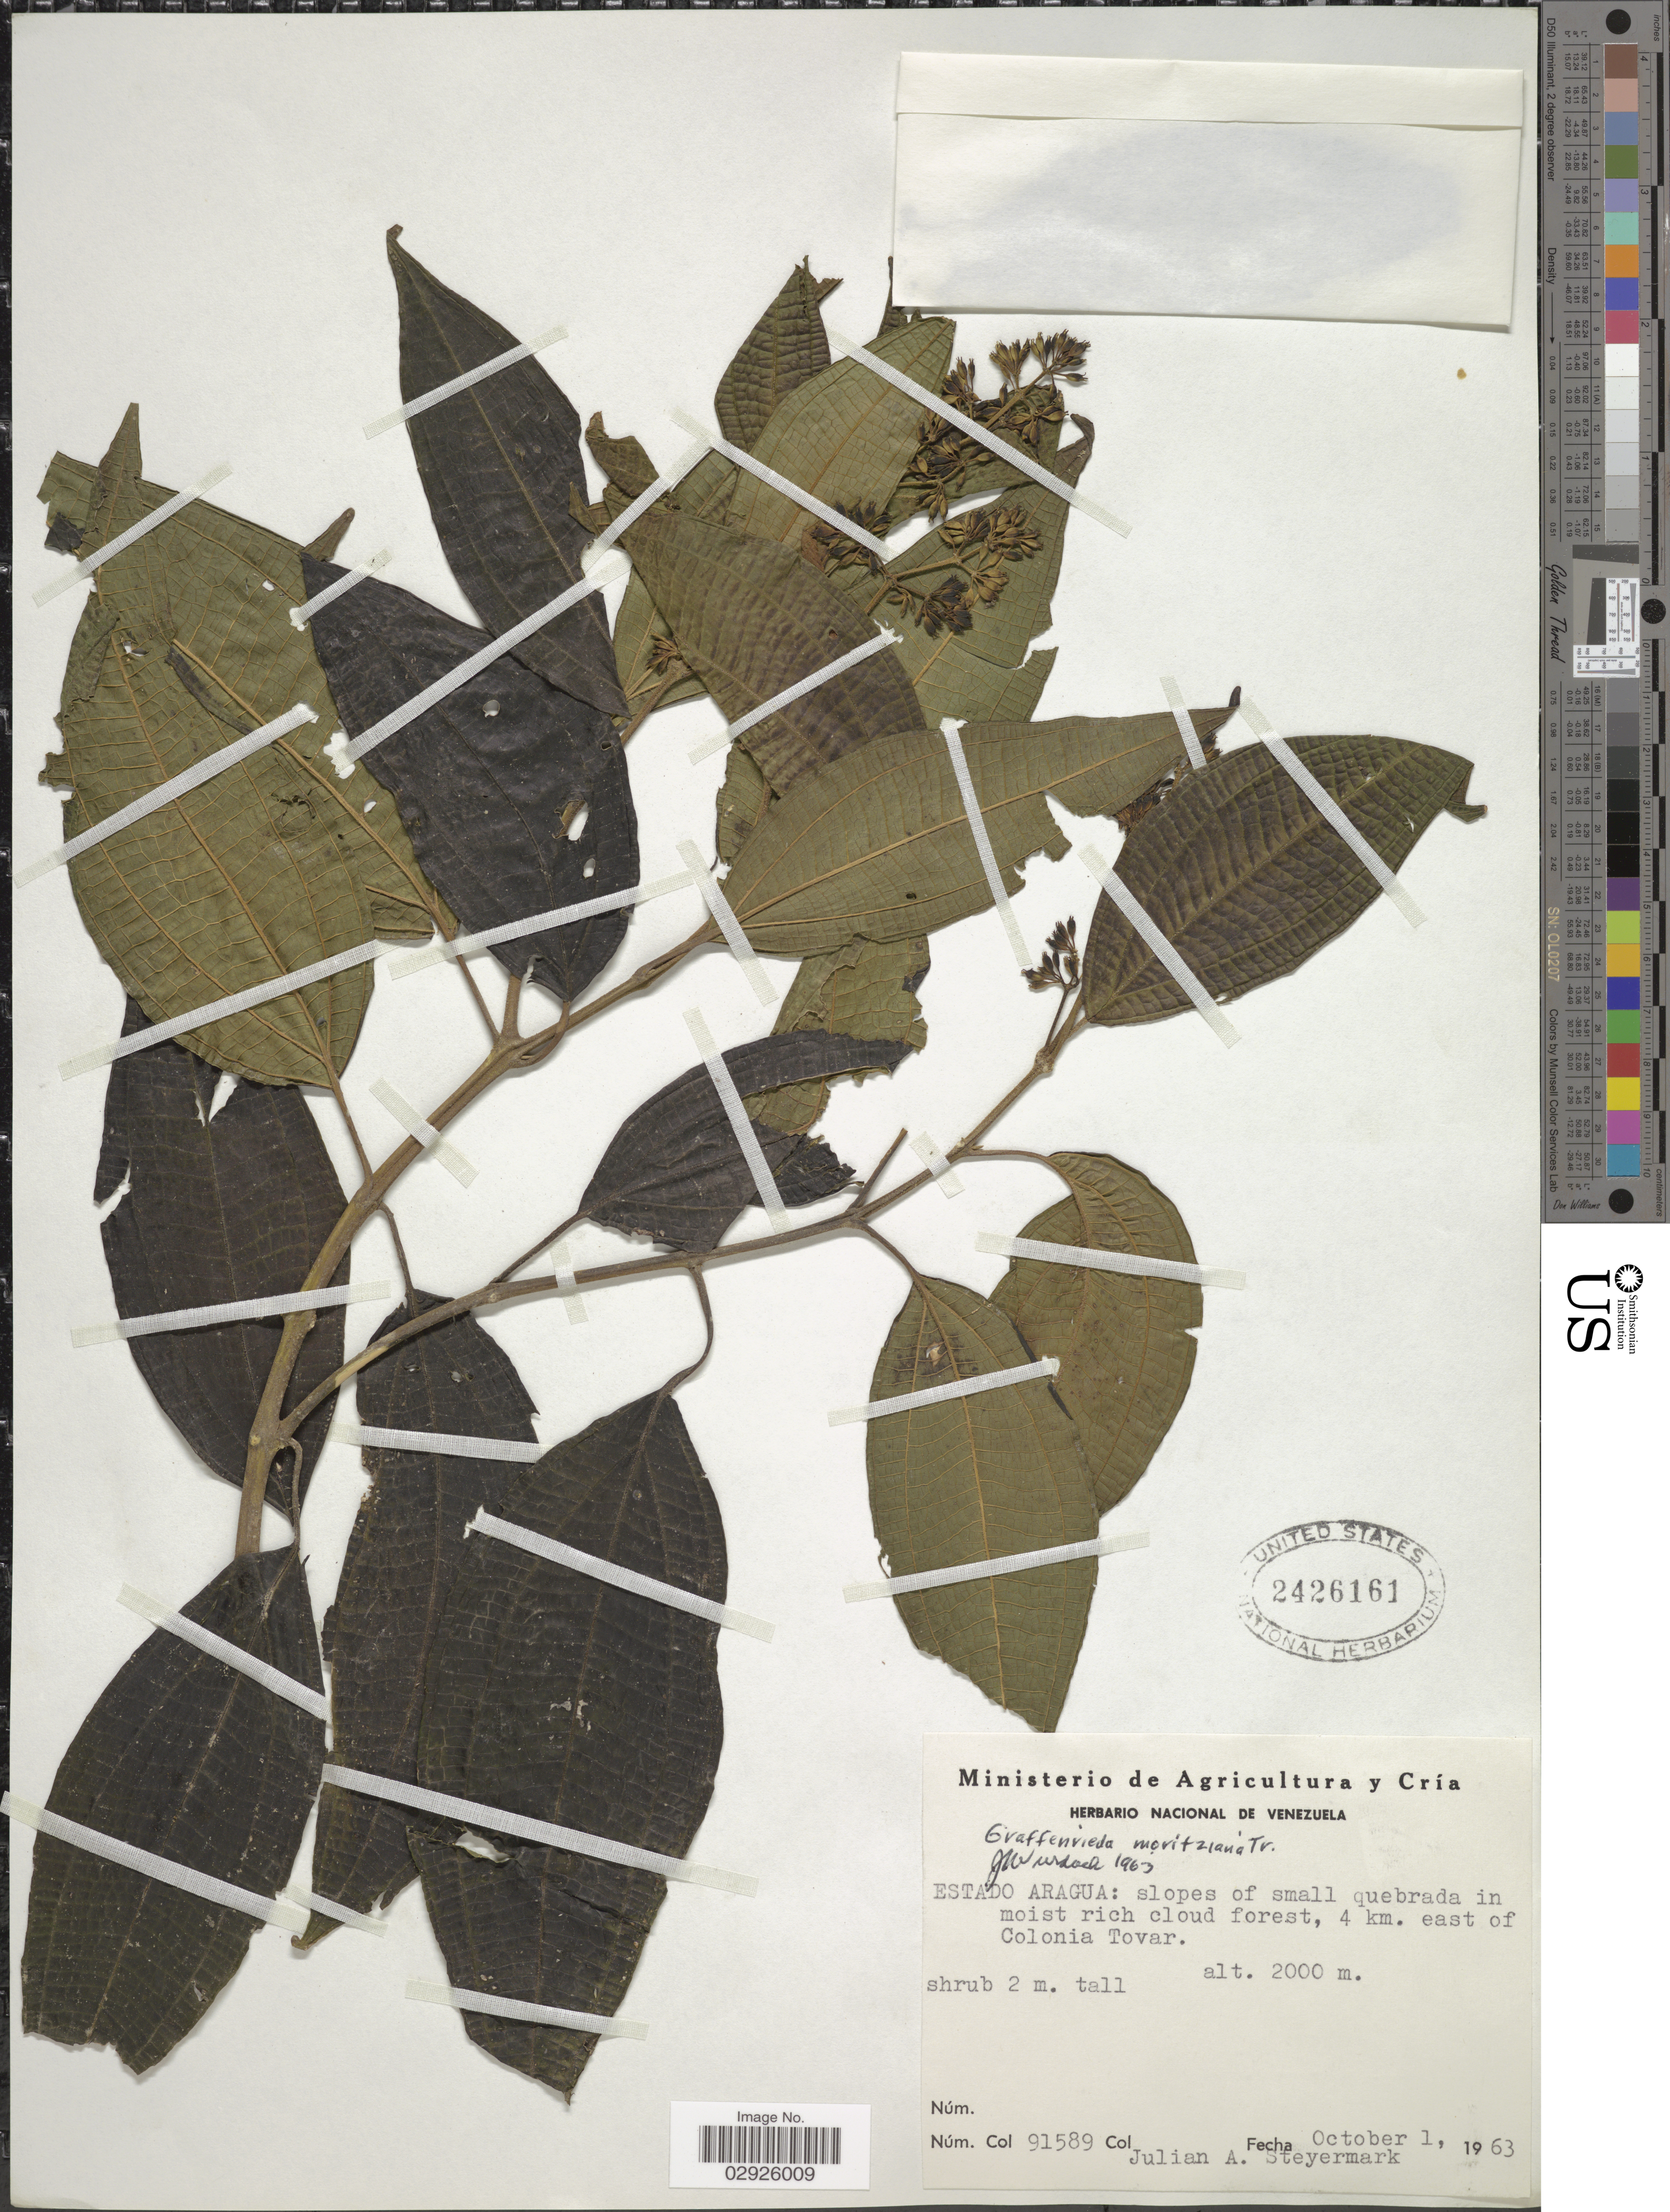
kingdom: Plantae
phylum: Tracheophyta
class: Magnoliopsida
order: Myrtales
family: Melastomataceae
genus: Graffenrieda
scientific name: Graffenrieda moritziana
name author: Triana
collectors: J. Steyermark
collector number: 91589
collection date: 1963-10-01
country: Venezuela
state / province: Aragua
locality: Slopes of small quebrada in moist rich cloud forest, 4 km. east of Colonia Tovar.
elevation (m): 2000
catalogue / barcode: US 2426161